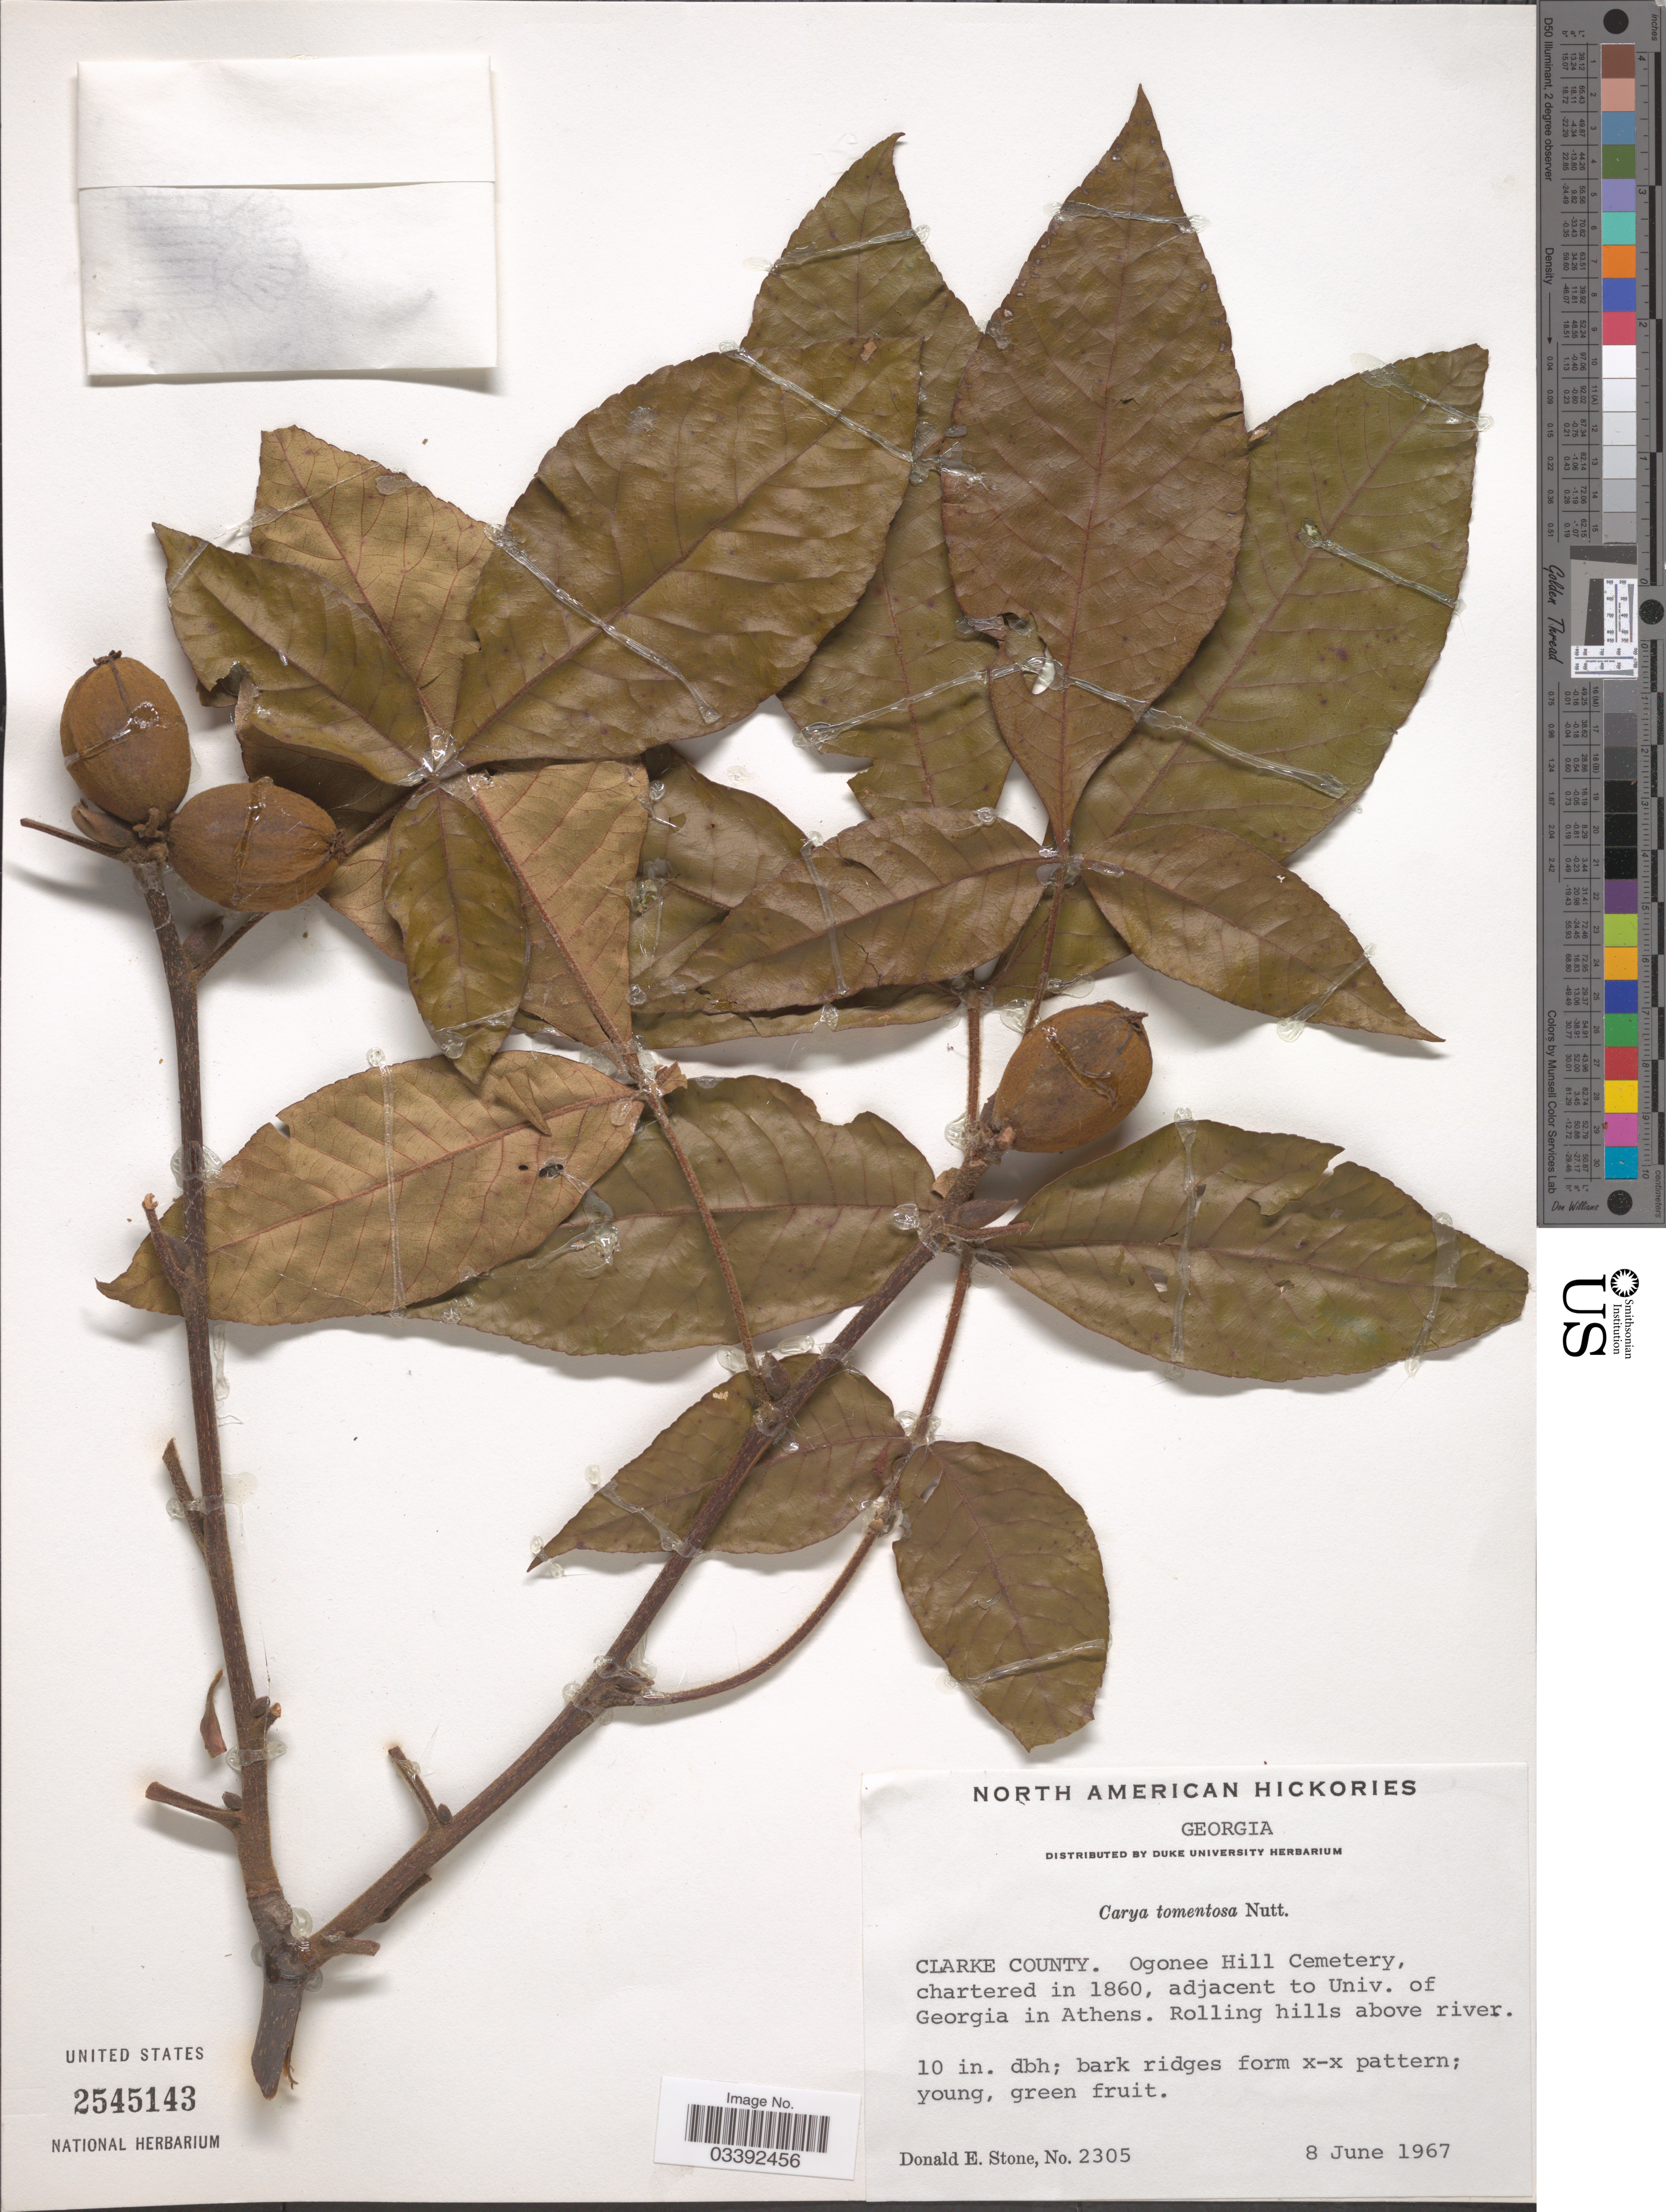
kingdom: Plantae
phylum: Tracheophyta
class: Magnoliopsida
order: Fagales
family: Juglandaceae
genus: Carya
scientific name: Carya tomentosa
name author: (Lam.) Nutt.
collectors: D. E. Stone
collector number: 2305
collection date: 1967-06-08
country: United States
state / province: Georgia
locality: Clarke County. Ogonee Hill Cemetery, chartered in 1860, adjacent to Univ. of Georgia in Athens. Rolling hills above river.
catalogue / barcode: US 2545143